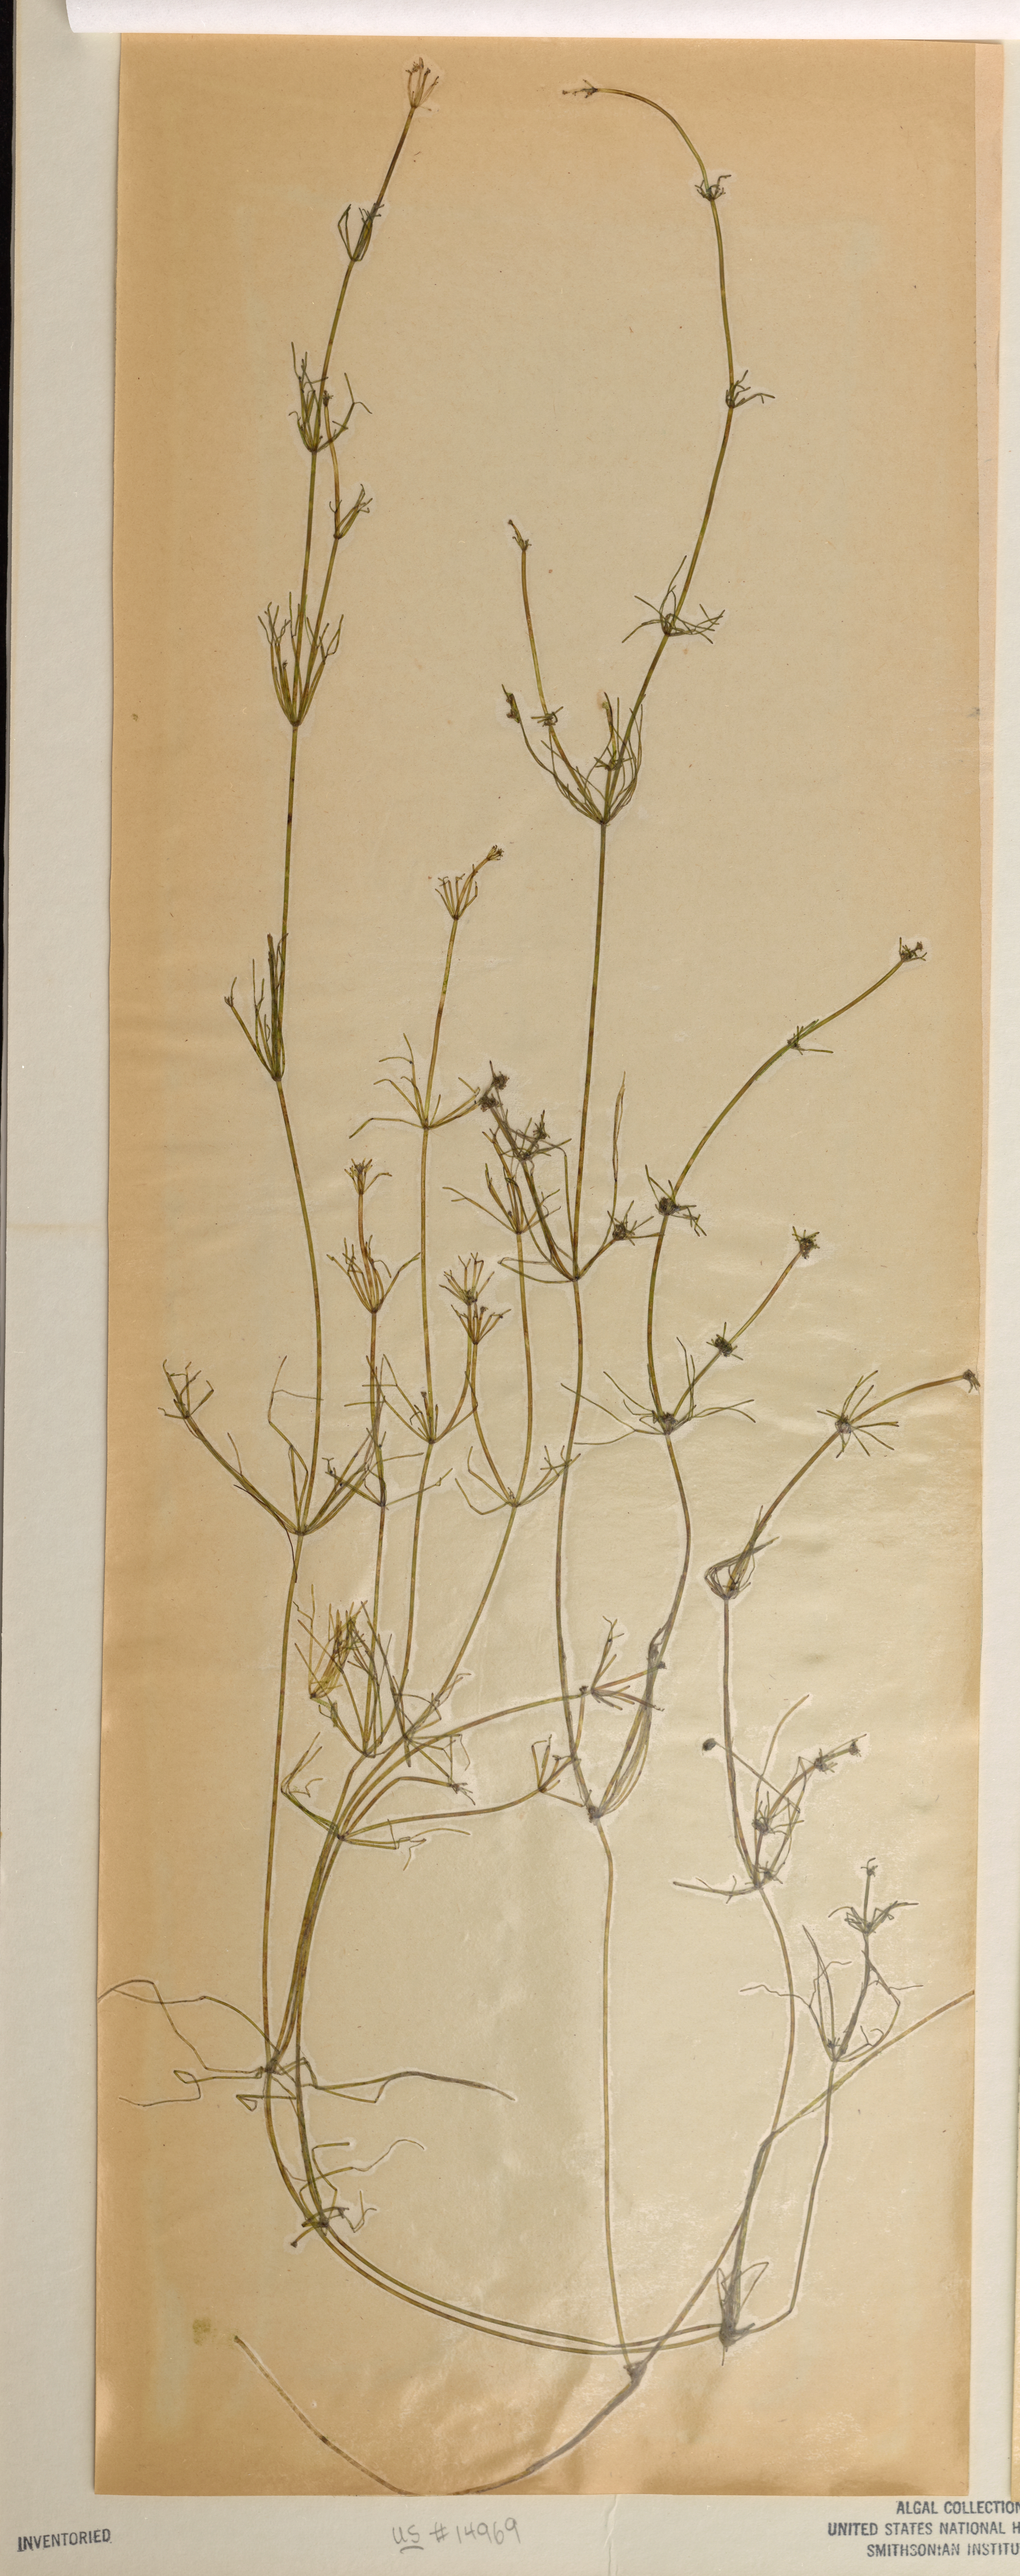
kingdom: Plantae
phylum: Charophyta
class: Charophyceae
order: Charales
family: Characeae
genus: Nitella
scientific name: Nitella opaca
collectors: W. Krause & H. Krause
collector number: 31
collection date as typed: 10 Jul 1984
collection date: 1984-07-10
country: Ireland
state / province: Ulster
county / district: Donegal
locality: Shannagh Lough, Fanad Head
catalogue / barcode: US 14969